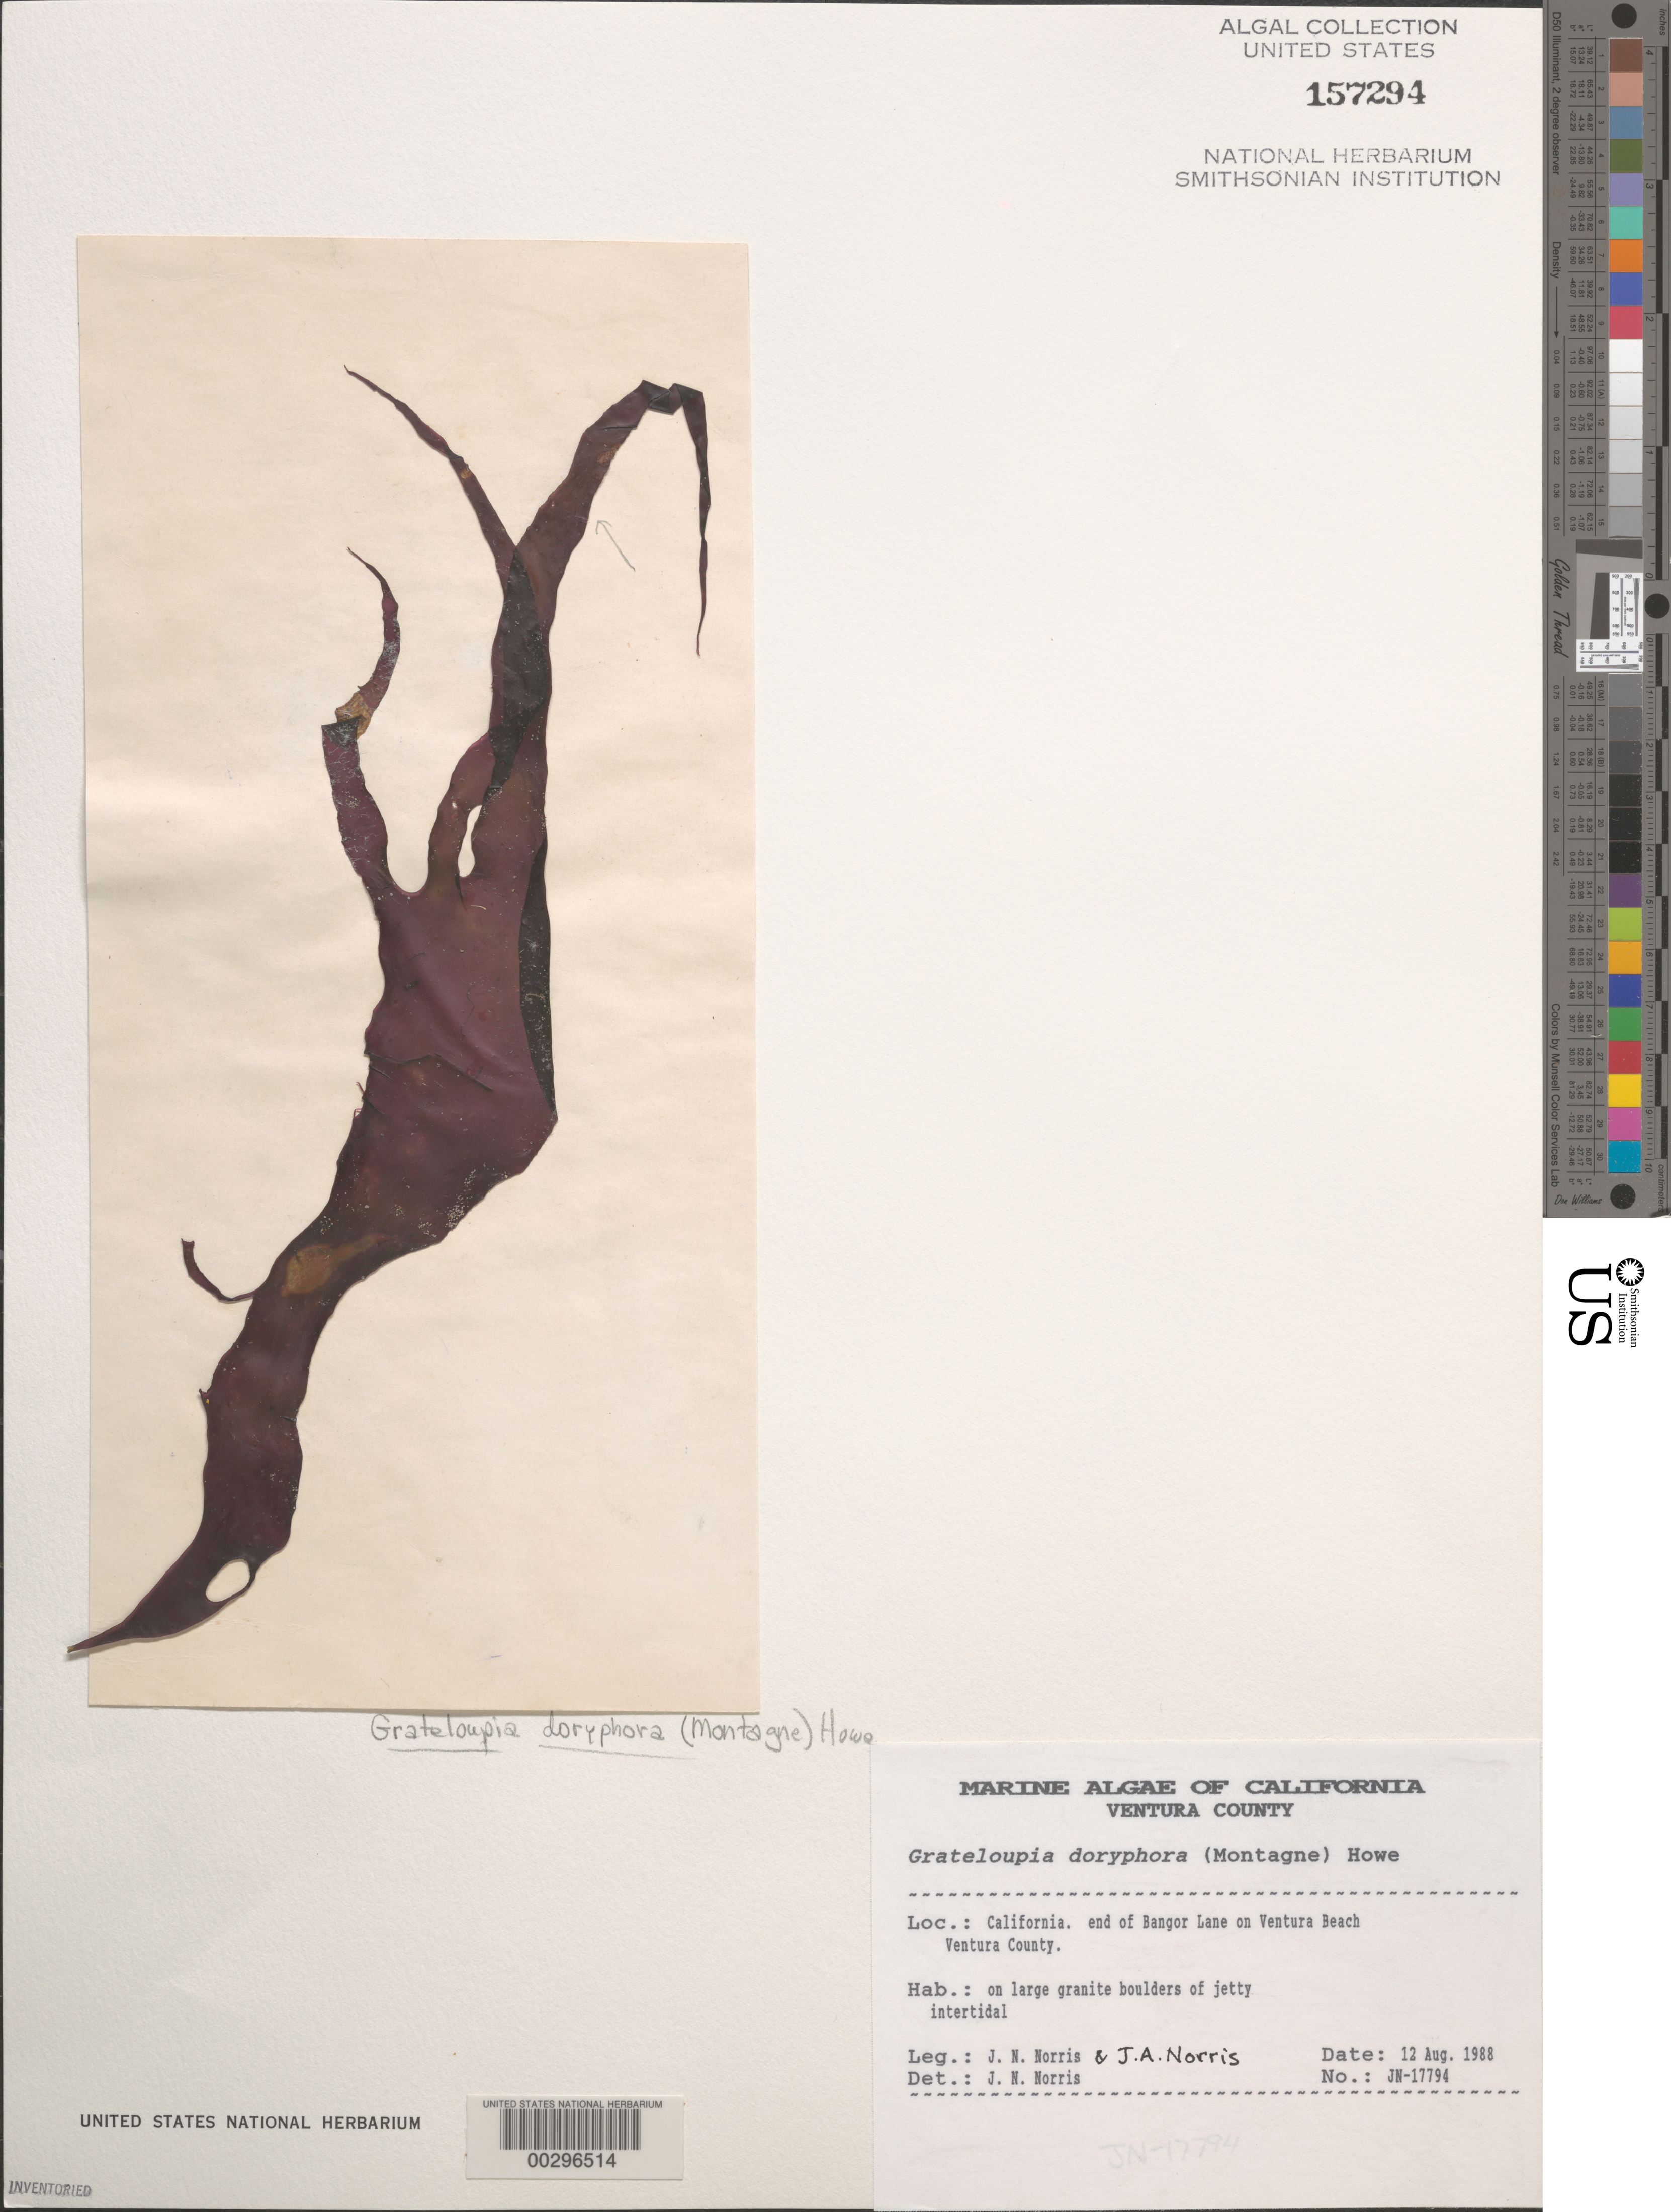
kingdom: Plantae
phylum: Rhodophyta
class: Florideophyceae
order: Halymeniales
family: Halymeniaceae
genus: Grateloupia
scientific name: Grateloupia doryphora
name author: (Mont.) Howe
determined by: Norris, James N.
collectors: J. N. Norris & J. A. Norris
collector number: JN-17794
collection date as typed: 12 Aug 1988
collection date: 1988-08-12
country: United States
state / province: California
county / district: Ventura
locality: Ventura Beach, end of Bangor Lane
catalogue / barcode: US 157294